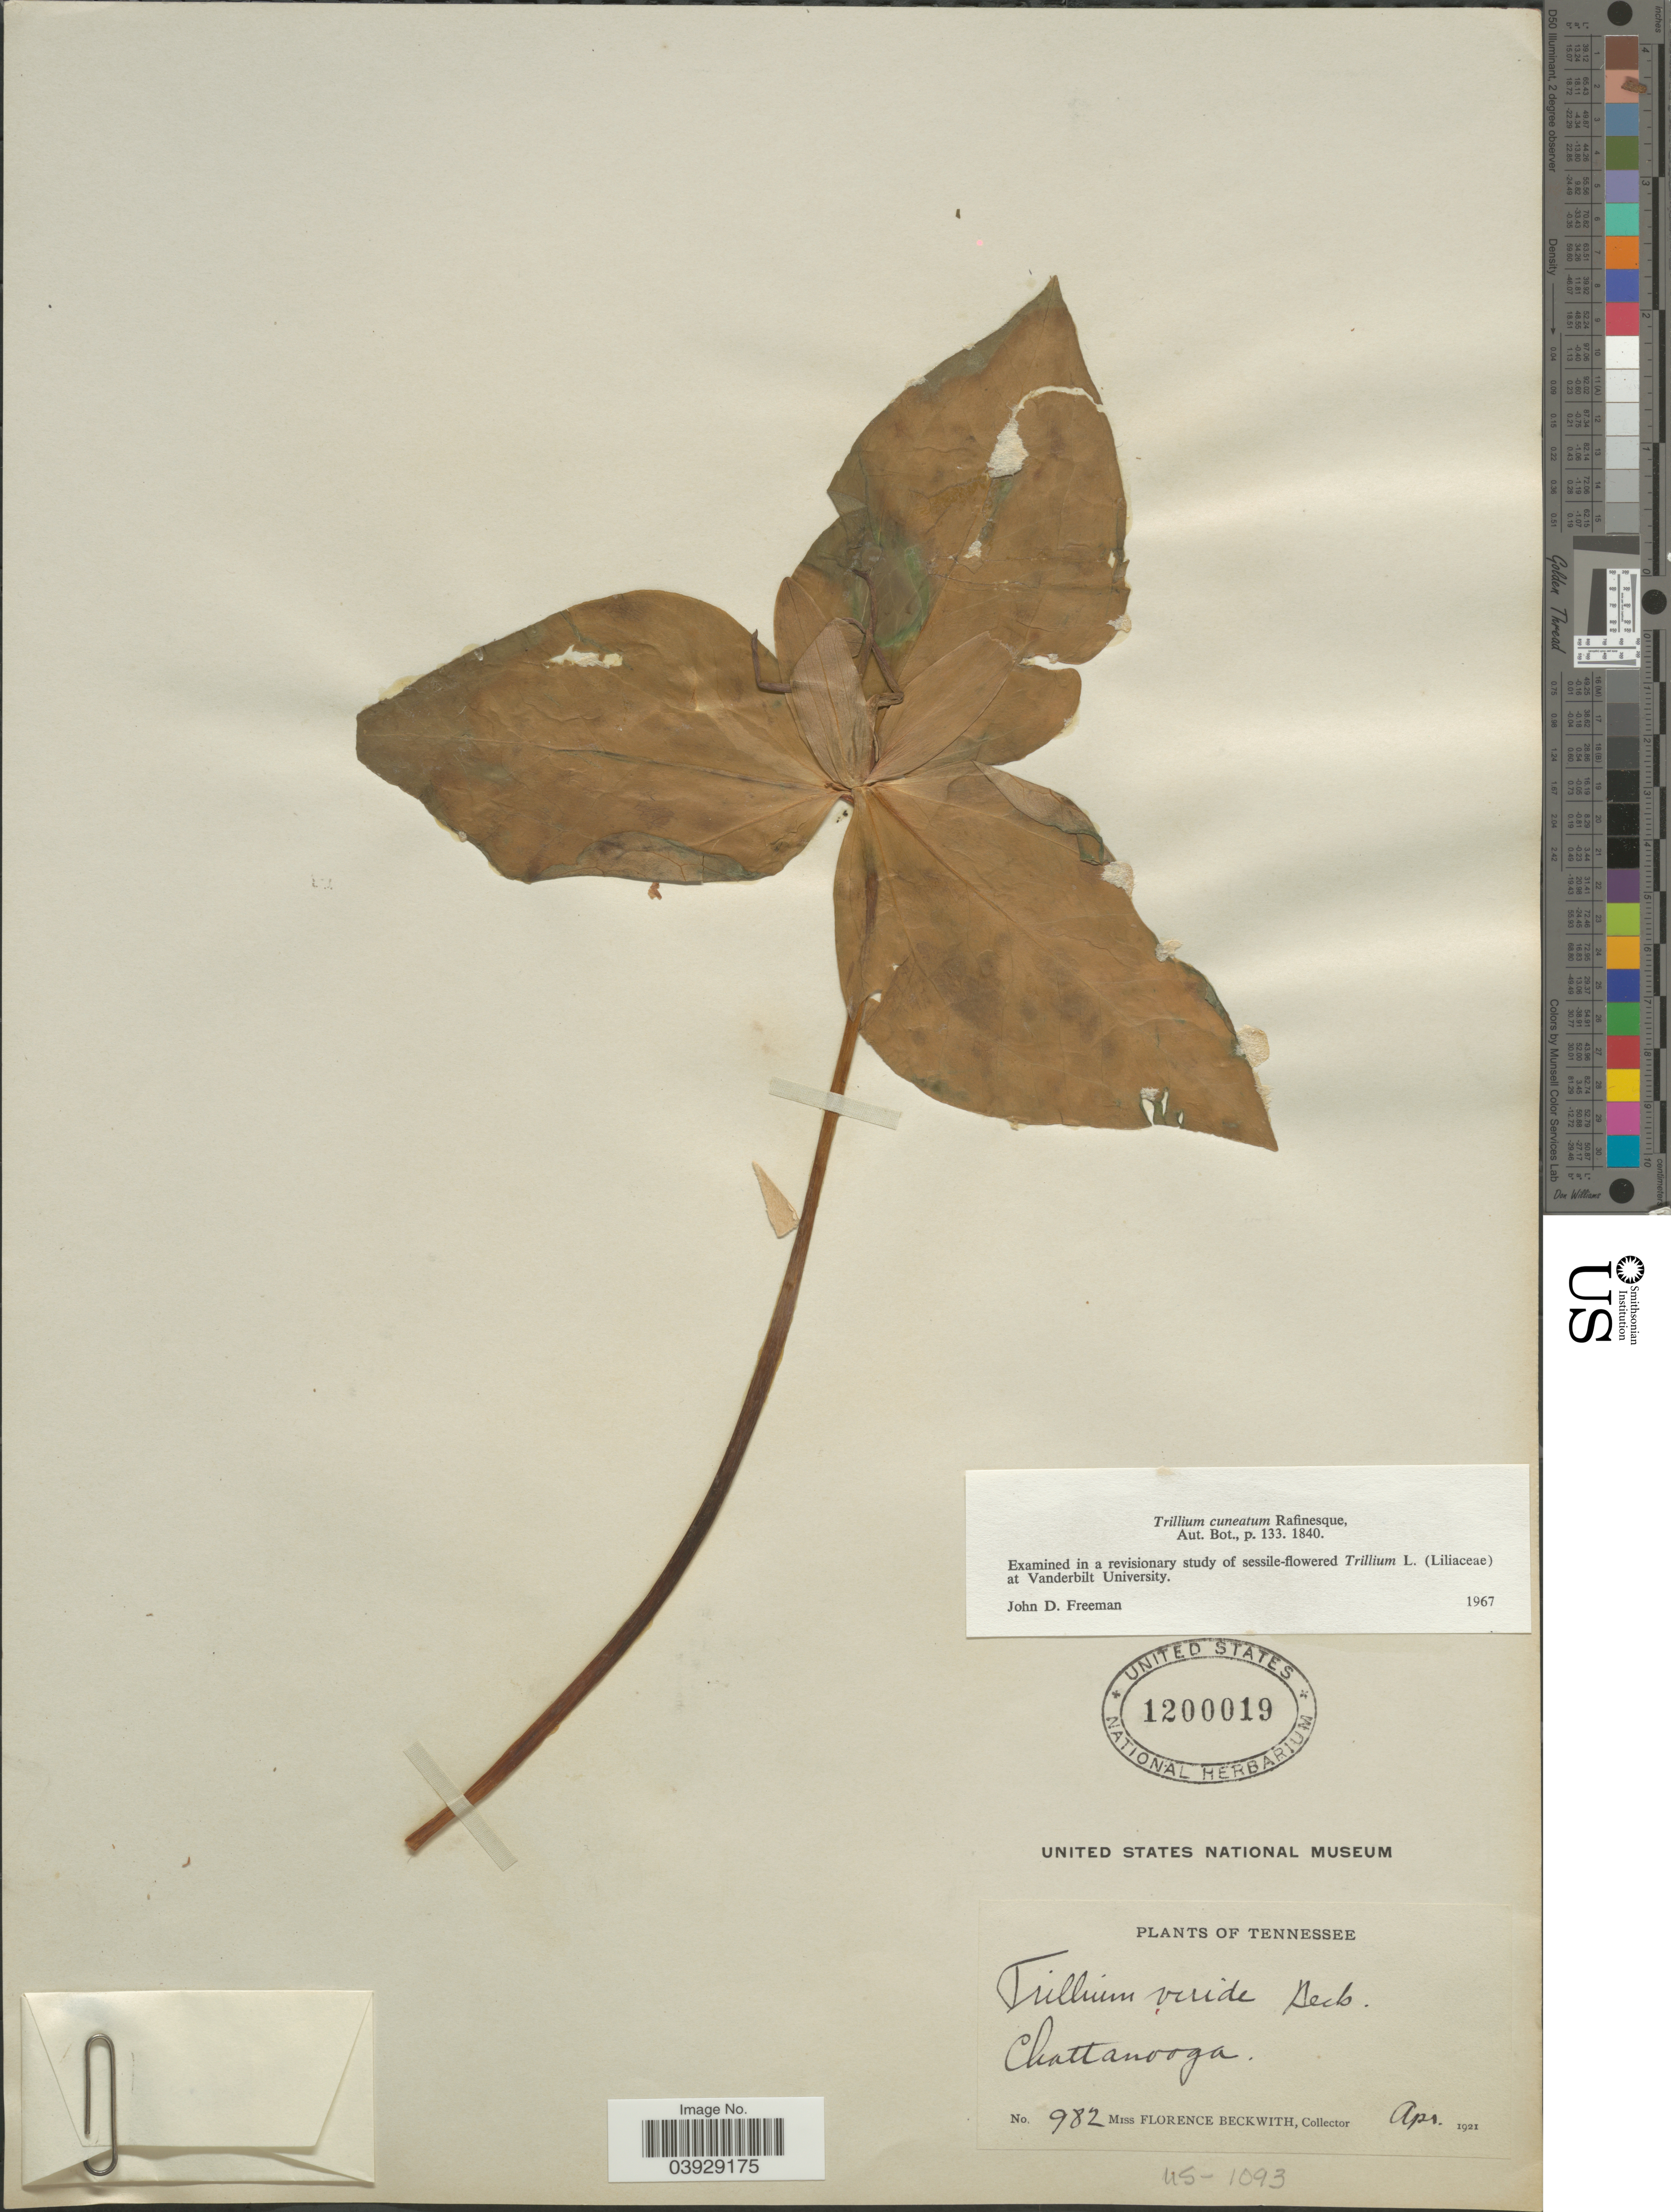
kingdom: Plantae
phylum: Tracheophyta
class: Liliopsida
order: Liliales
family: Melanthiaceae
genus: Trillium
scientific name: Trillium cuneatum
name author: Raf.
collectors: F. Beckwith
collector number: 982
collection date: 1921-04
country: United States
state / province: Tennessee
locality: Chattanooga.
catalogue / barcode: US 1200019